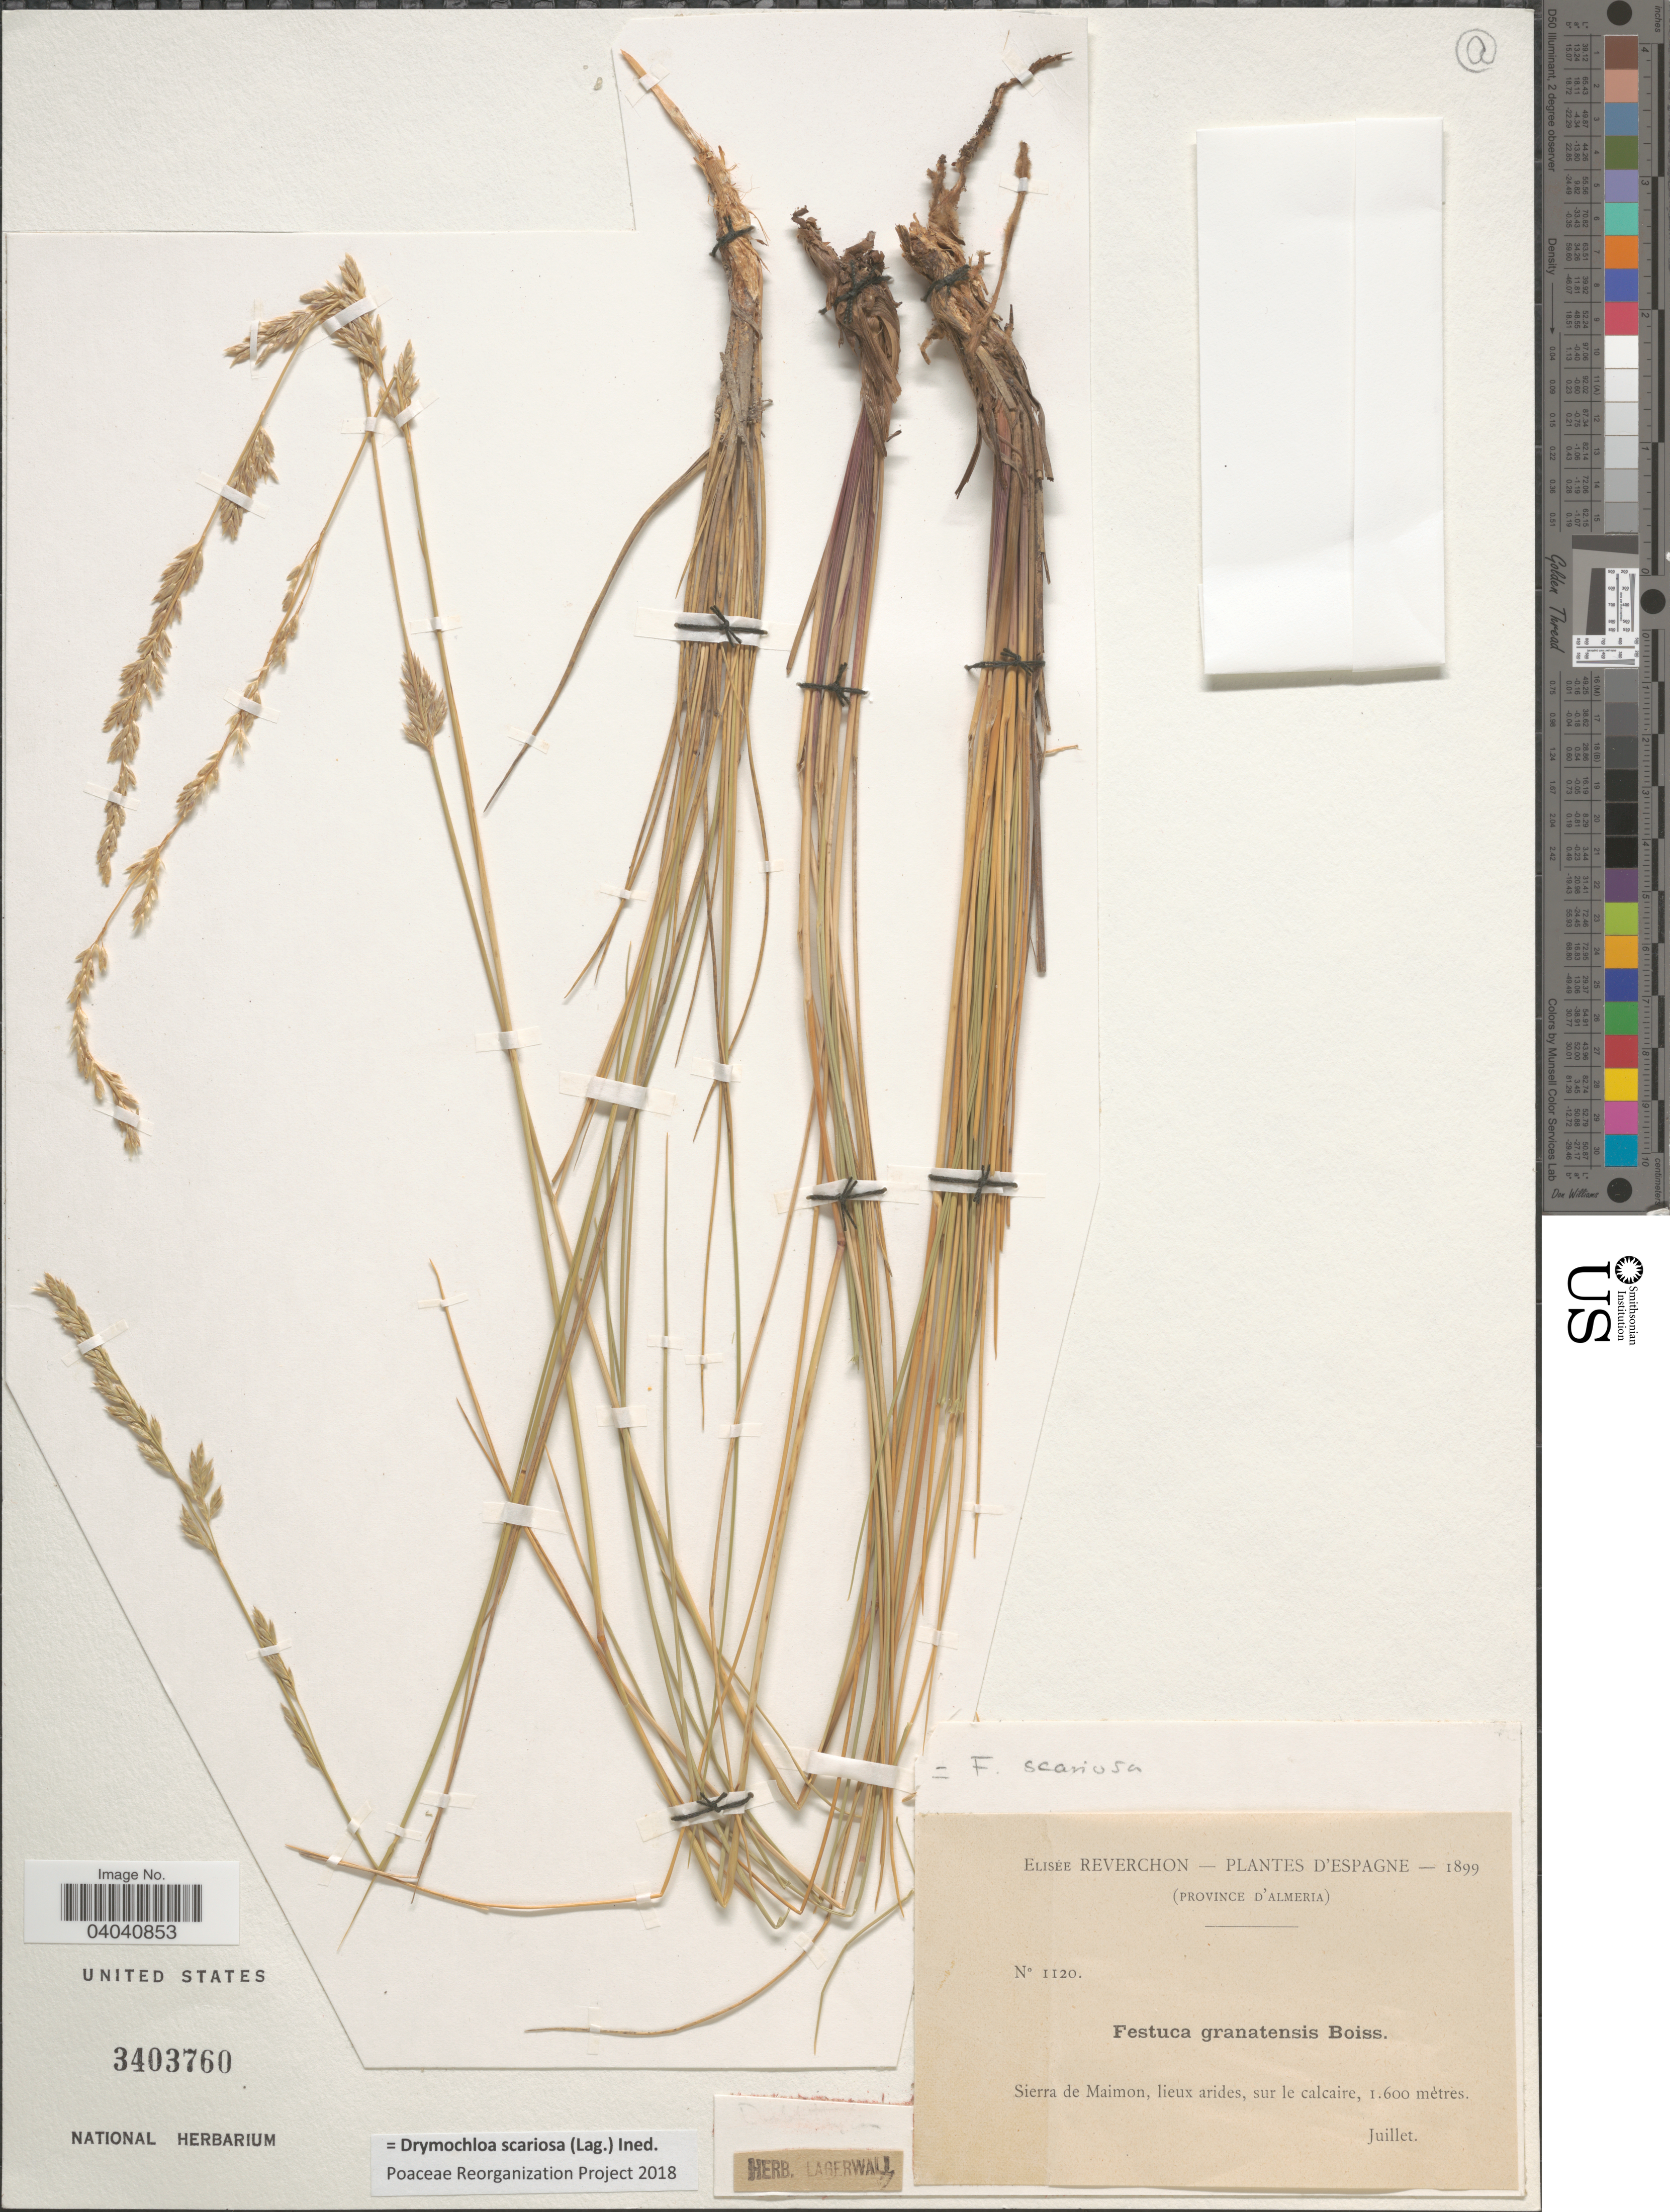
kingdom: Plantae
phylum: Tracheophyta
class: Liliopsida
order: Poales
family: Poaceae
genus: Drymochloa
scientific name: Drymochloa scariosa (Lag.) ined.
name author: (Lag.)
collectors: E. Reverchon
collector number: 1120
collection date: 1899-07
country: Spain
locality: Espagne. Province d' Almeria. Sierra de Maimon, lieux arides, sur le calcaire.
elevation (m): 1600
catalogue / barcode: US 3403760